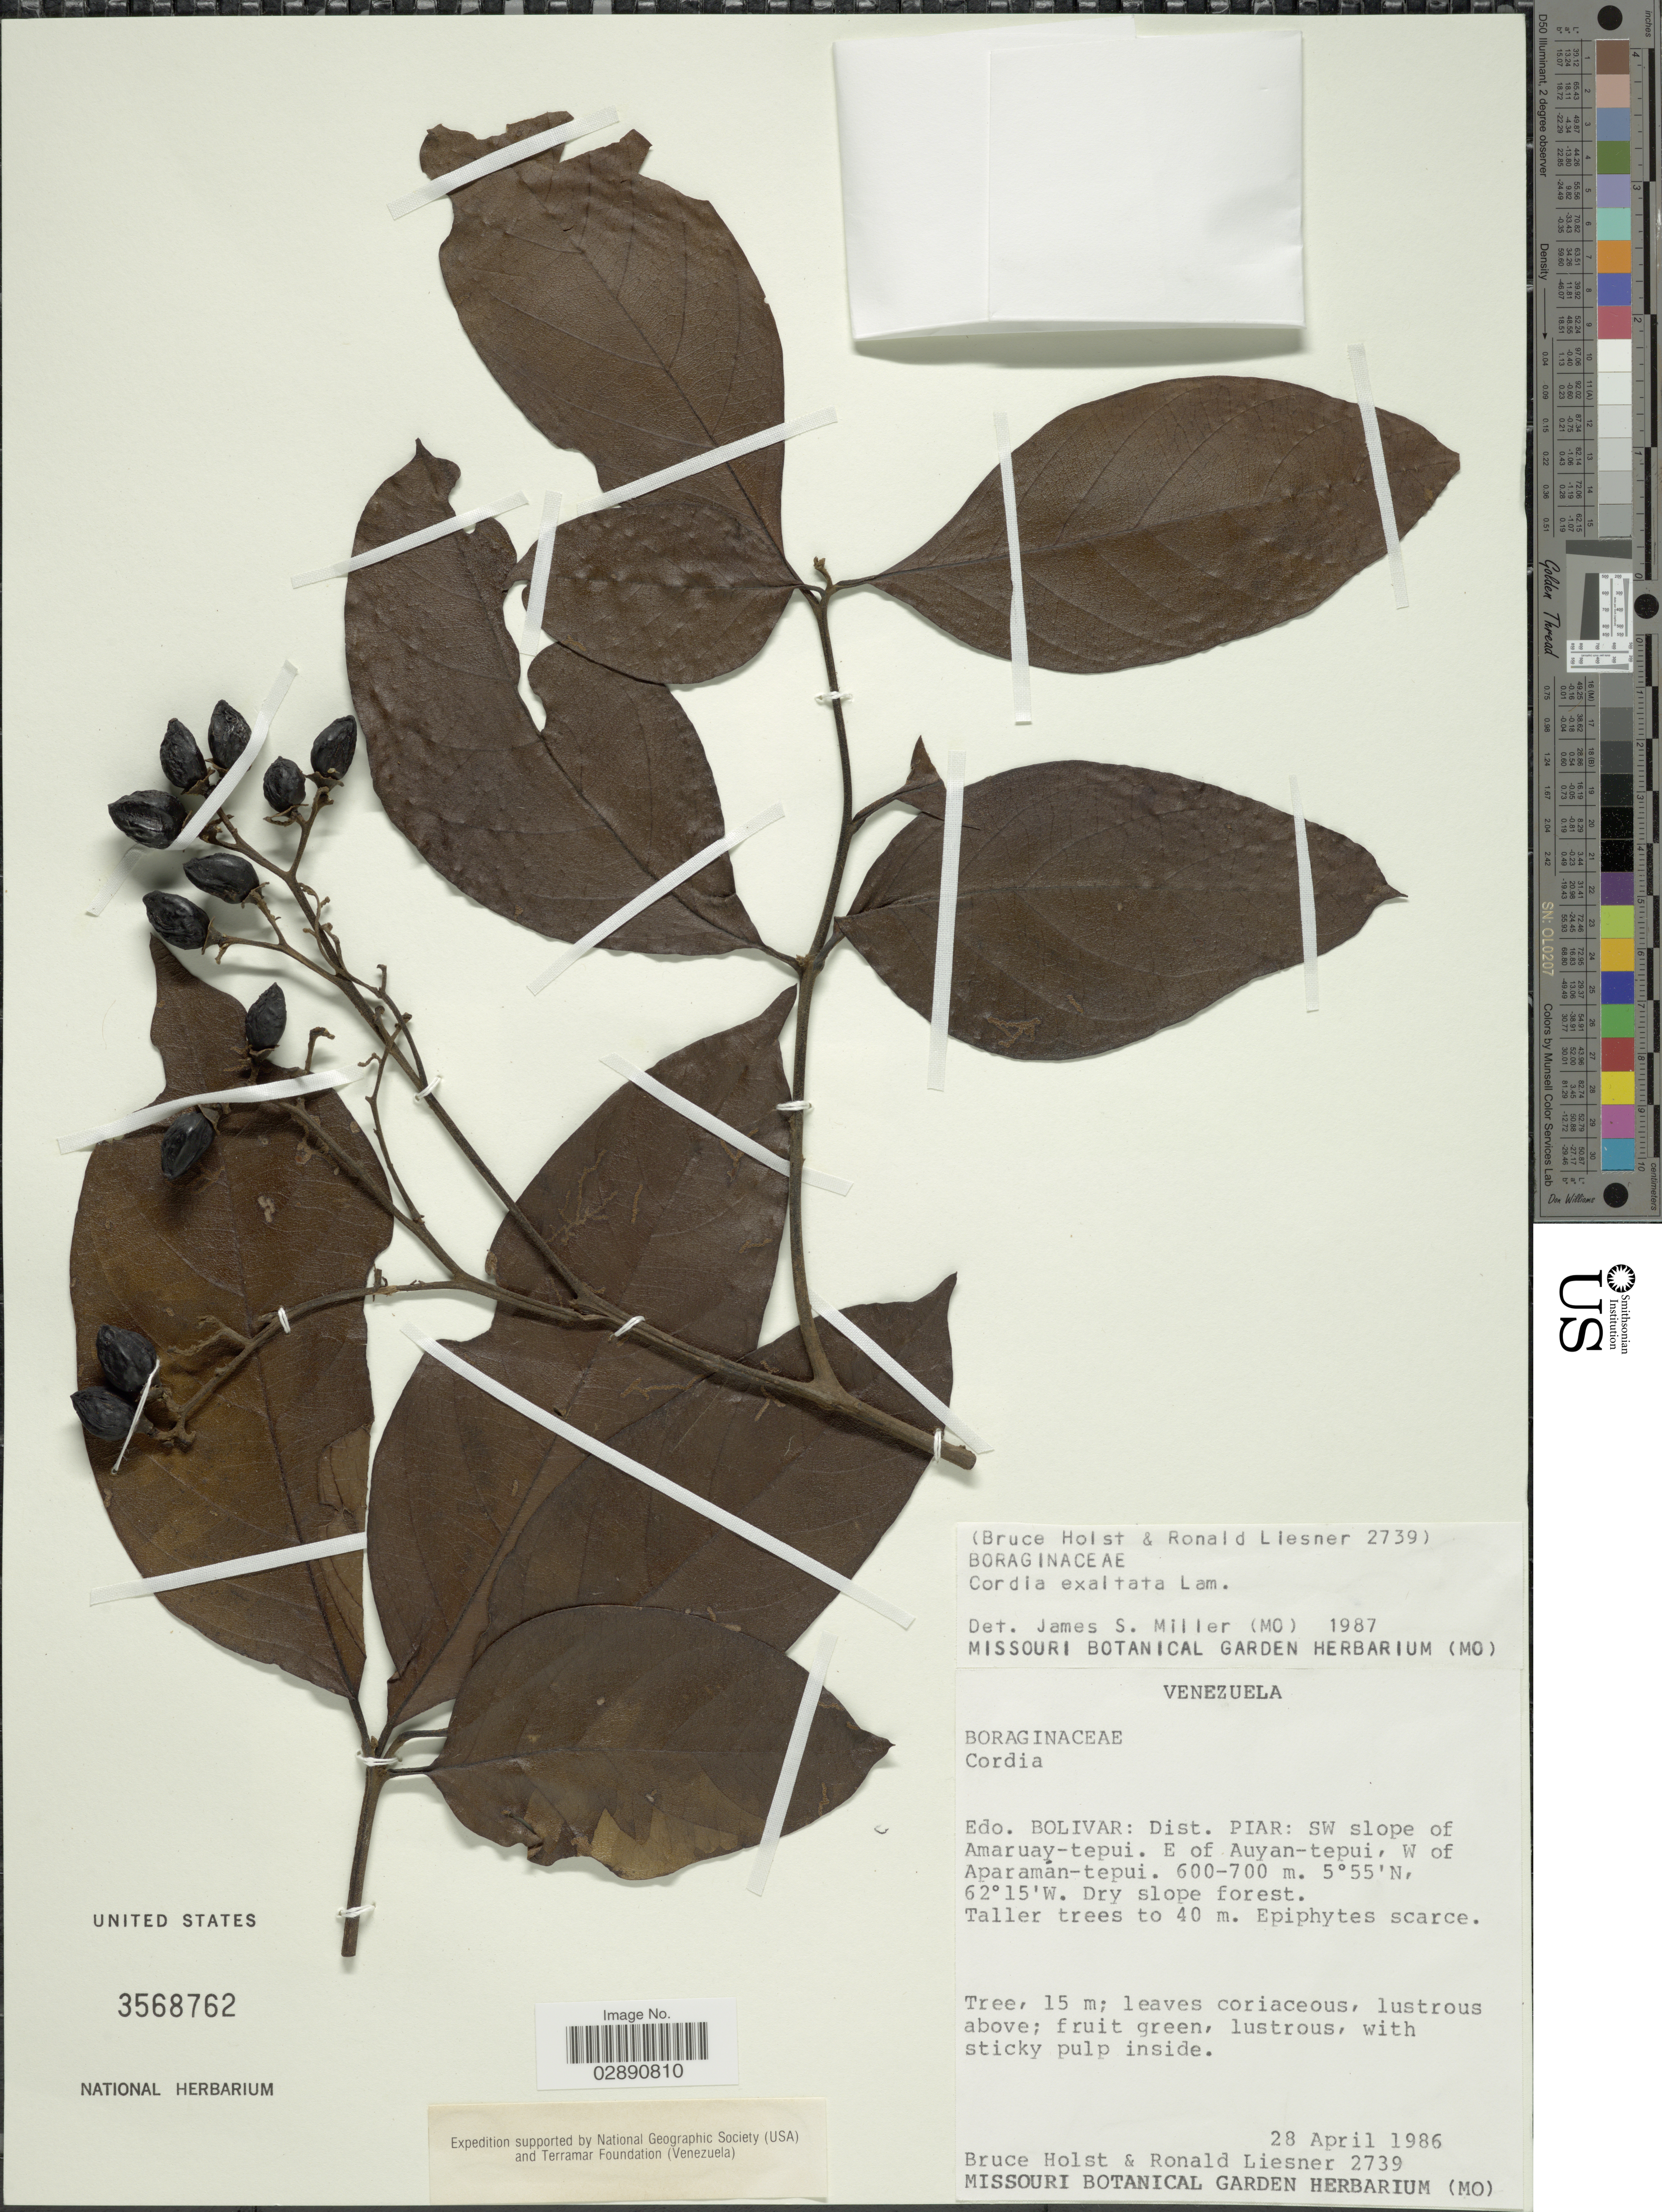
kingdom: Plantae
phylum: Tracheophyta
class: Magnoliopsida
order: Boraginales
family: Cordiaceae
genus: Cordia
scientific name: Cordia exaltata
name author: Lam.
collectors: B. Holst & R. L. Liesner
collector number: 2739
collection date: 1986-04-28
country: Venezuela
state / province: Bolivar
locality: Dist. Piar: SW slope of Amaruay-tepui. E of Auyan-tepui, W of Aparamán-tepui.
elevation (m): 600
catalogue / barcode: US 3568762